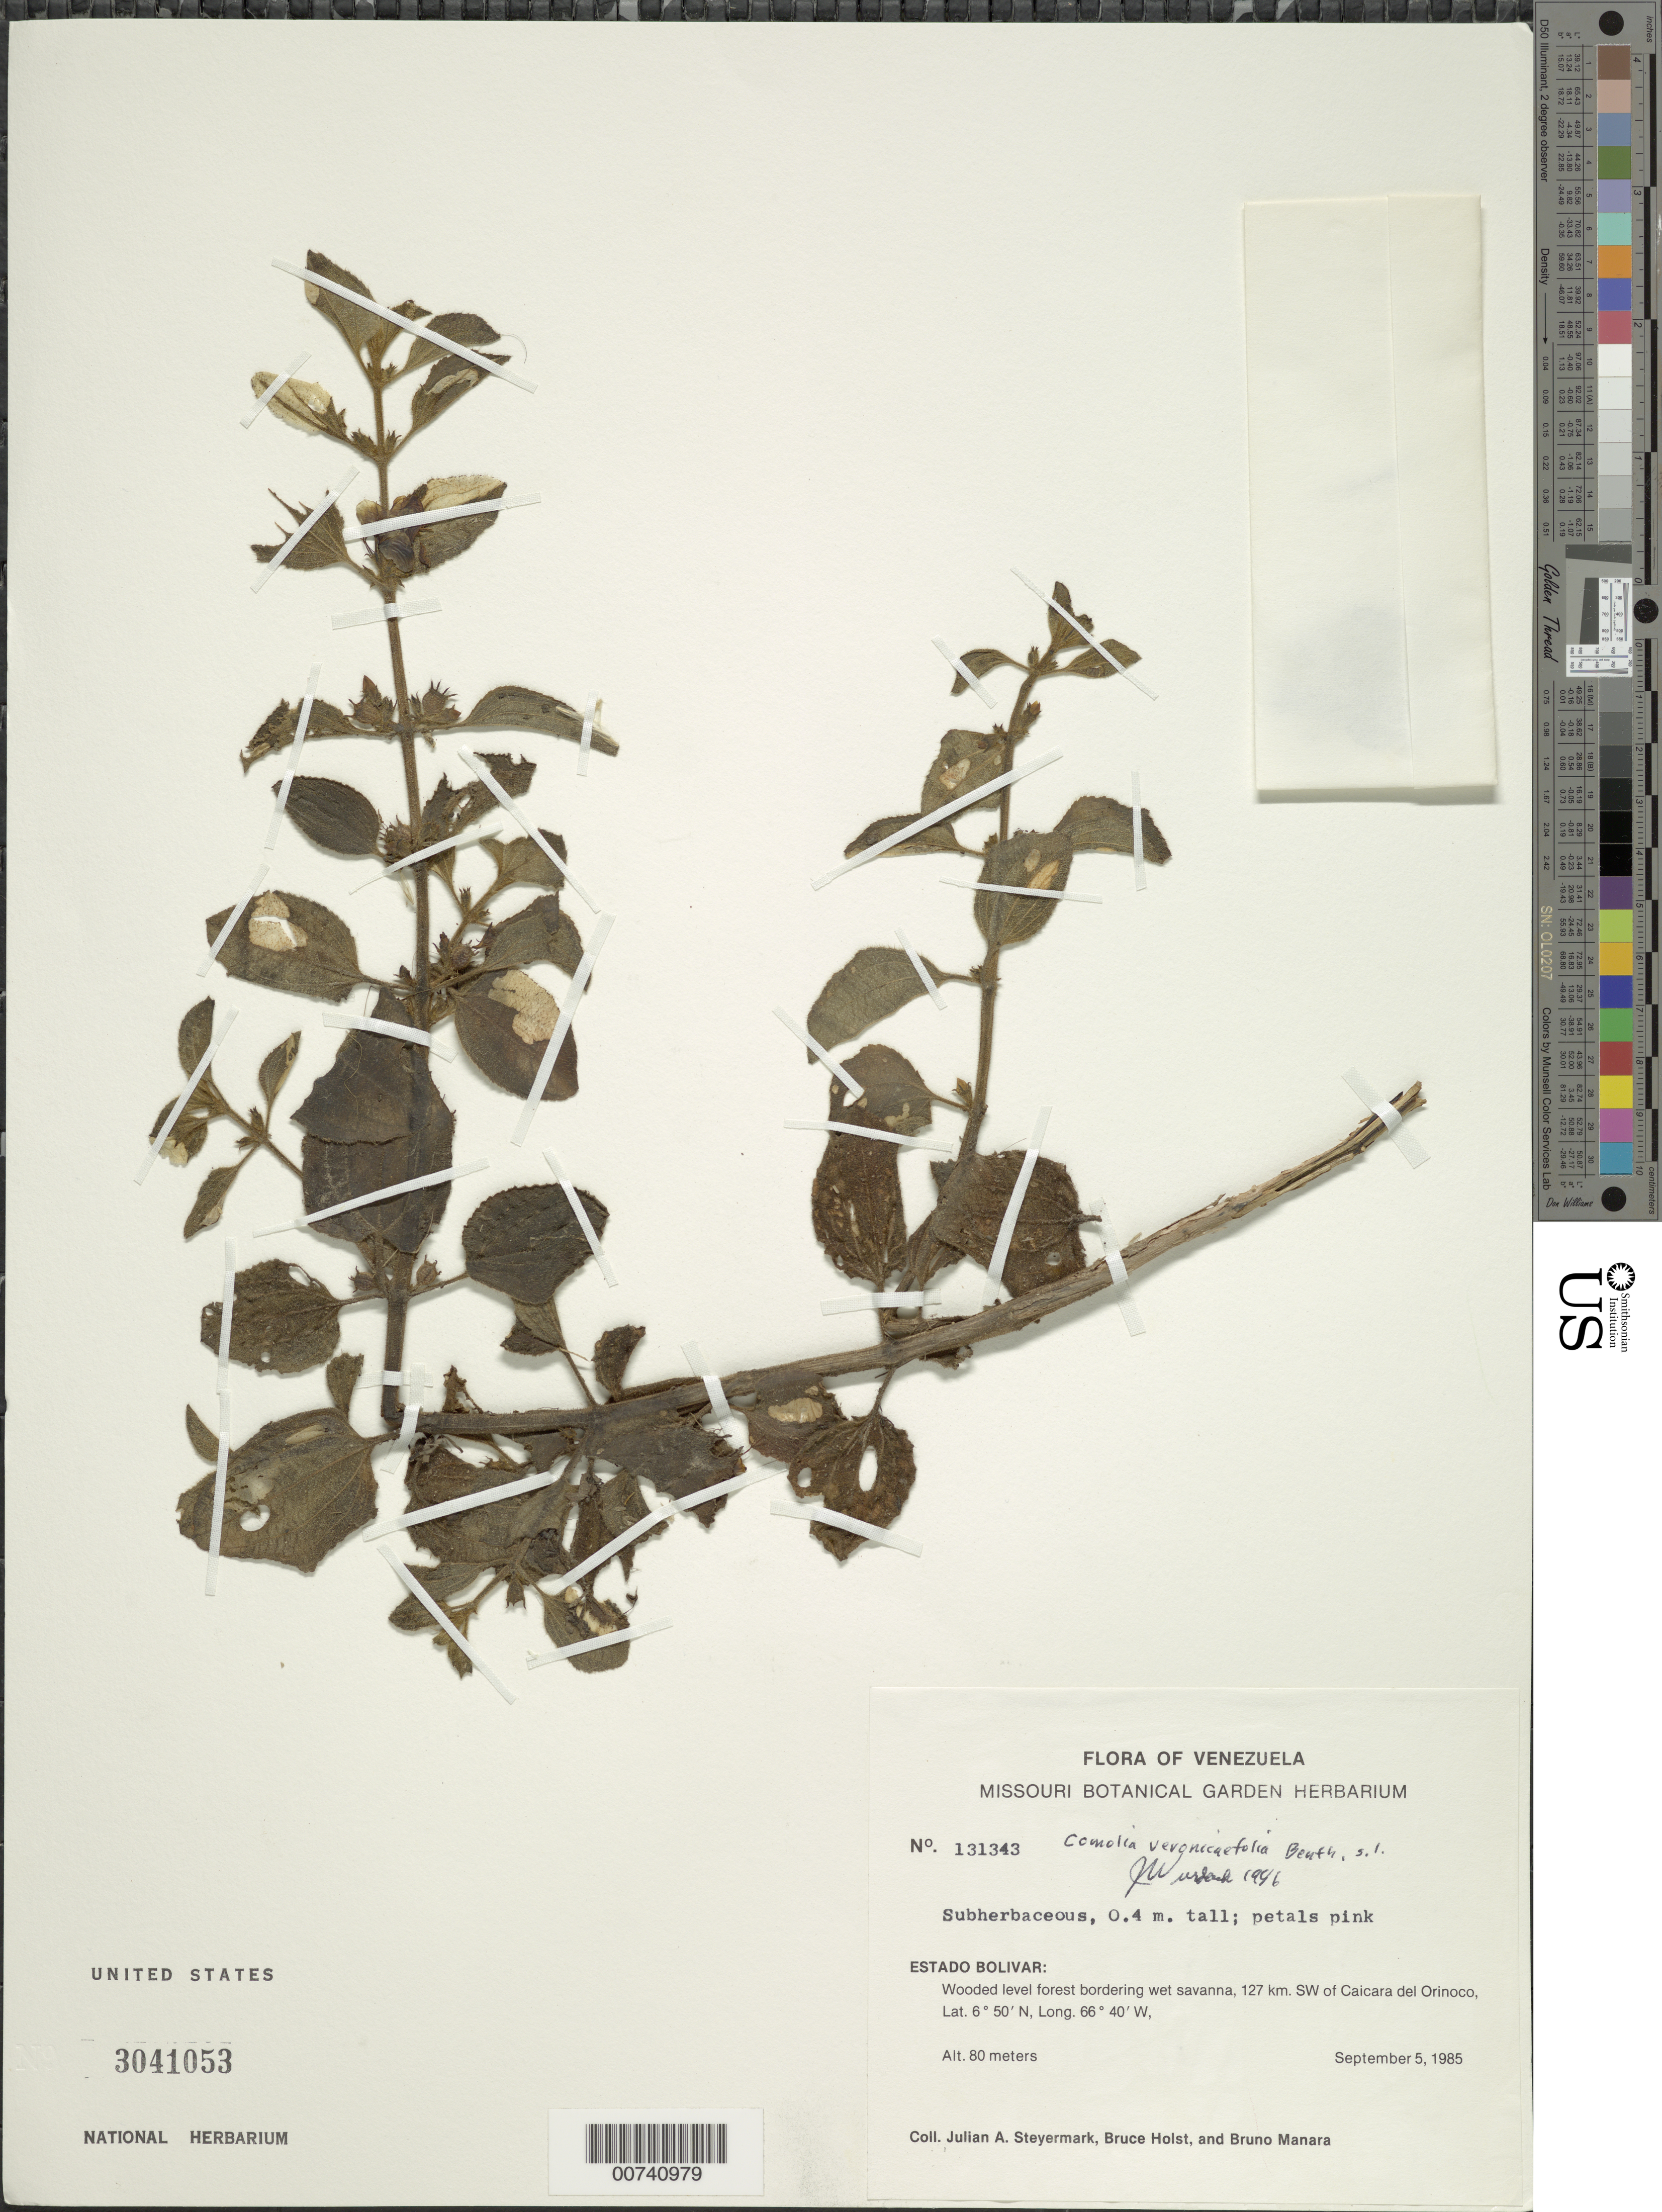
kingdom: Plantae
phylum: Tracheophyta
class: Magnoliopsida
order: Myrtales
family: Melastomataceae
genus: Comolia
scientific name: Comolia smithii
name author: Wurdack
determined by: Nunes da Silva, Diego, (RB), Jardim Botanico do Rio de Janeiro - Herbario (BRAZIL)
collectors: J. Steyermark, B. Holst & B. Manara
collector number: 131343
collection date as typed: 5-Sep-85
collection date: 1985-09-05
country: Venezuela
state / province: Bolívar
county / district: Cedeño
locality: Caicara del Orinoco, 127 km SW of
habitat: Wooded level forest bordering wet savanna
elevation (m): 80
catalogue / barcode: US 3041053